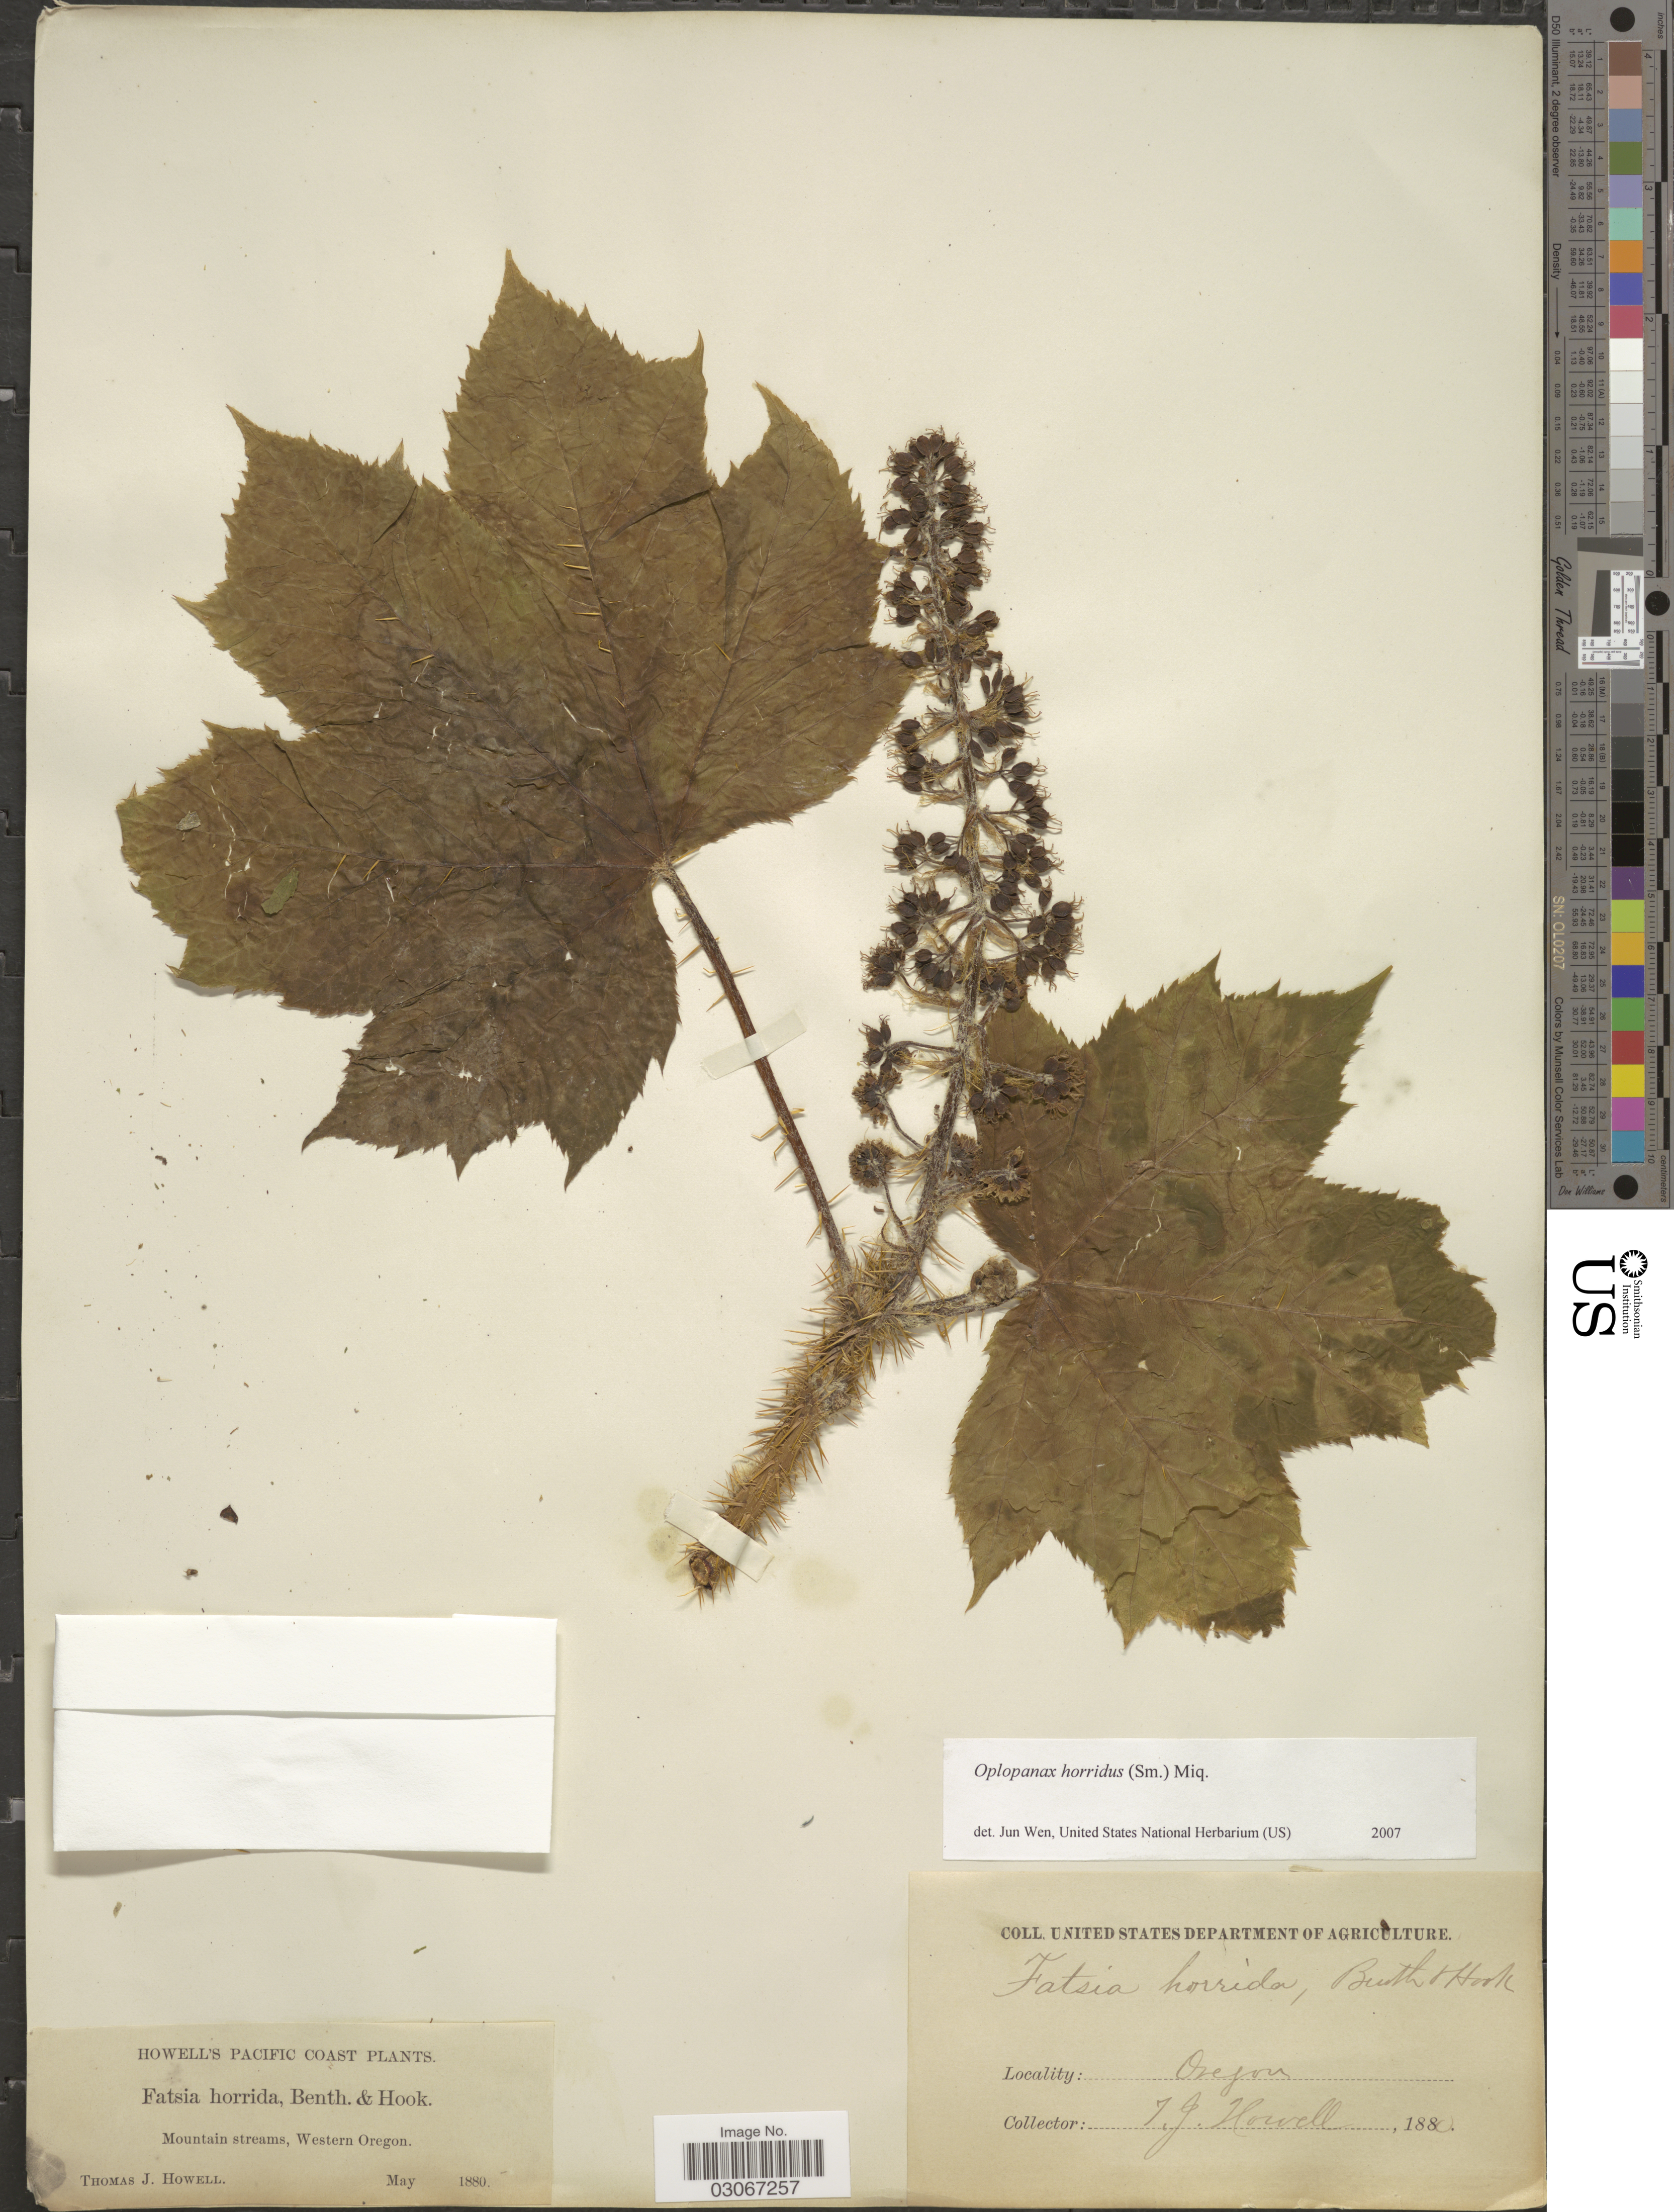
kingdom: Plantae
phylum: Tracheophyta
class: Magnoliopsida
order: Apiales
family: Apiaceae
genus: Opopanax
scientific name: Opopanax horridus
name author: Miq. ex Dippel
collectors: T. J. Howell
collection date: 1880-05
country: United States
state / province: Oregon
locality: Mountain streams, Western Oregon.